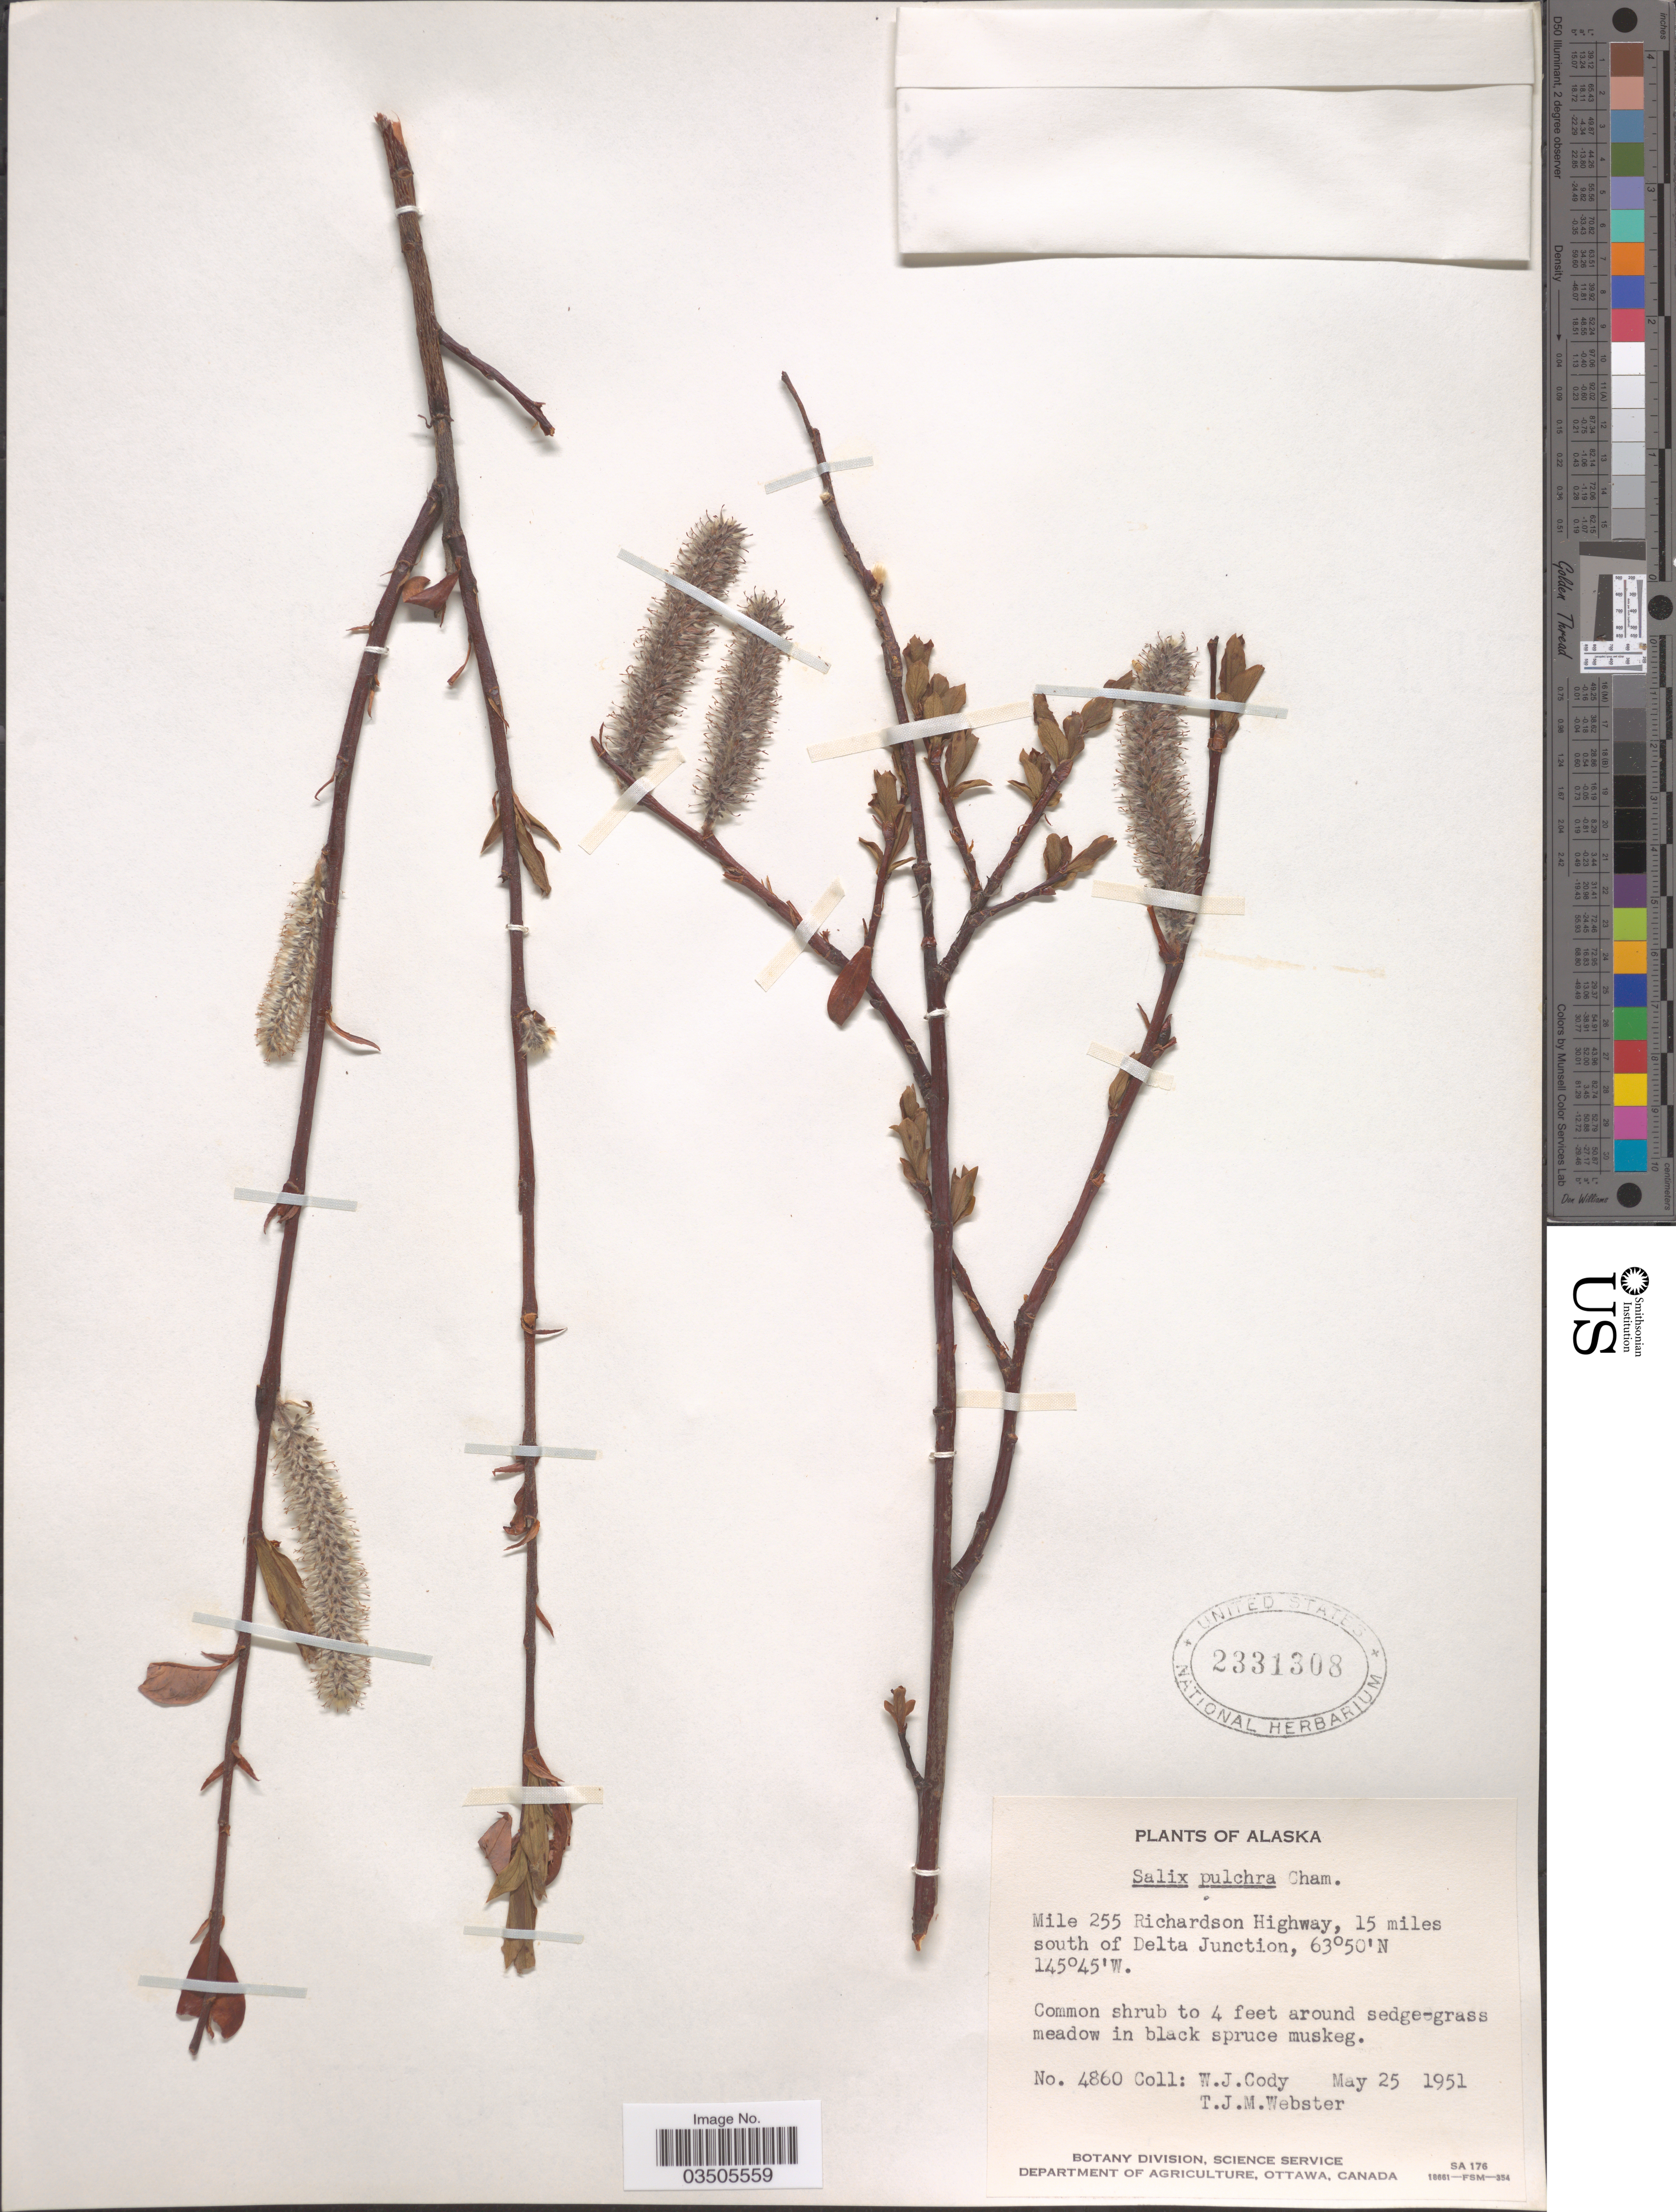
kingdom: Plantae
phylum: Tracheophyta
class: Magnoliopsida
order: Malpighiales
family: Salicaceae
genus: Salix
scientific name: Salix pulchra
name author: Cham.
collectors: W. Cody & T. J. Webster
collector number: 4860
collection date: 1951-05-25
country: United States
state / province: Alaska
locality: Mile 255 Richardson Highway, 15 miles south of Delta Junction.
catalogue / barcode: US 2331308